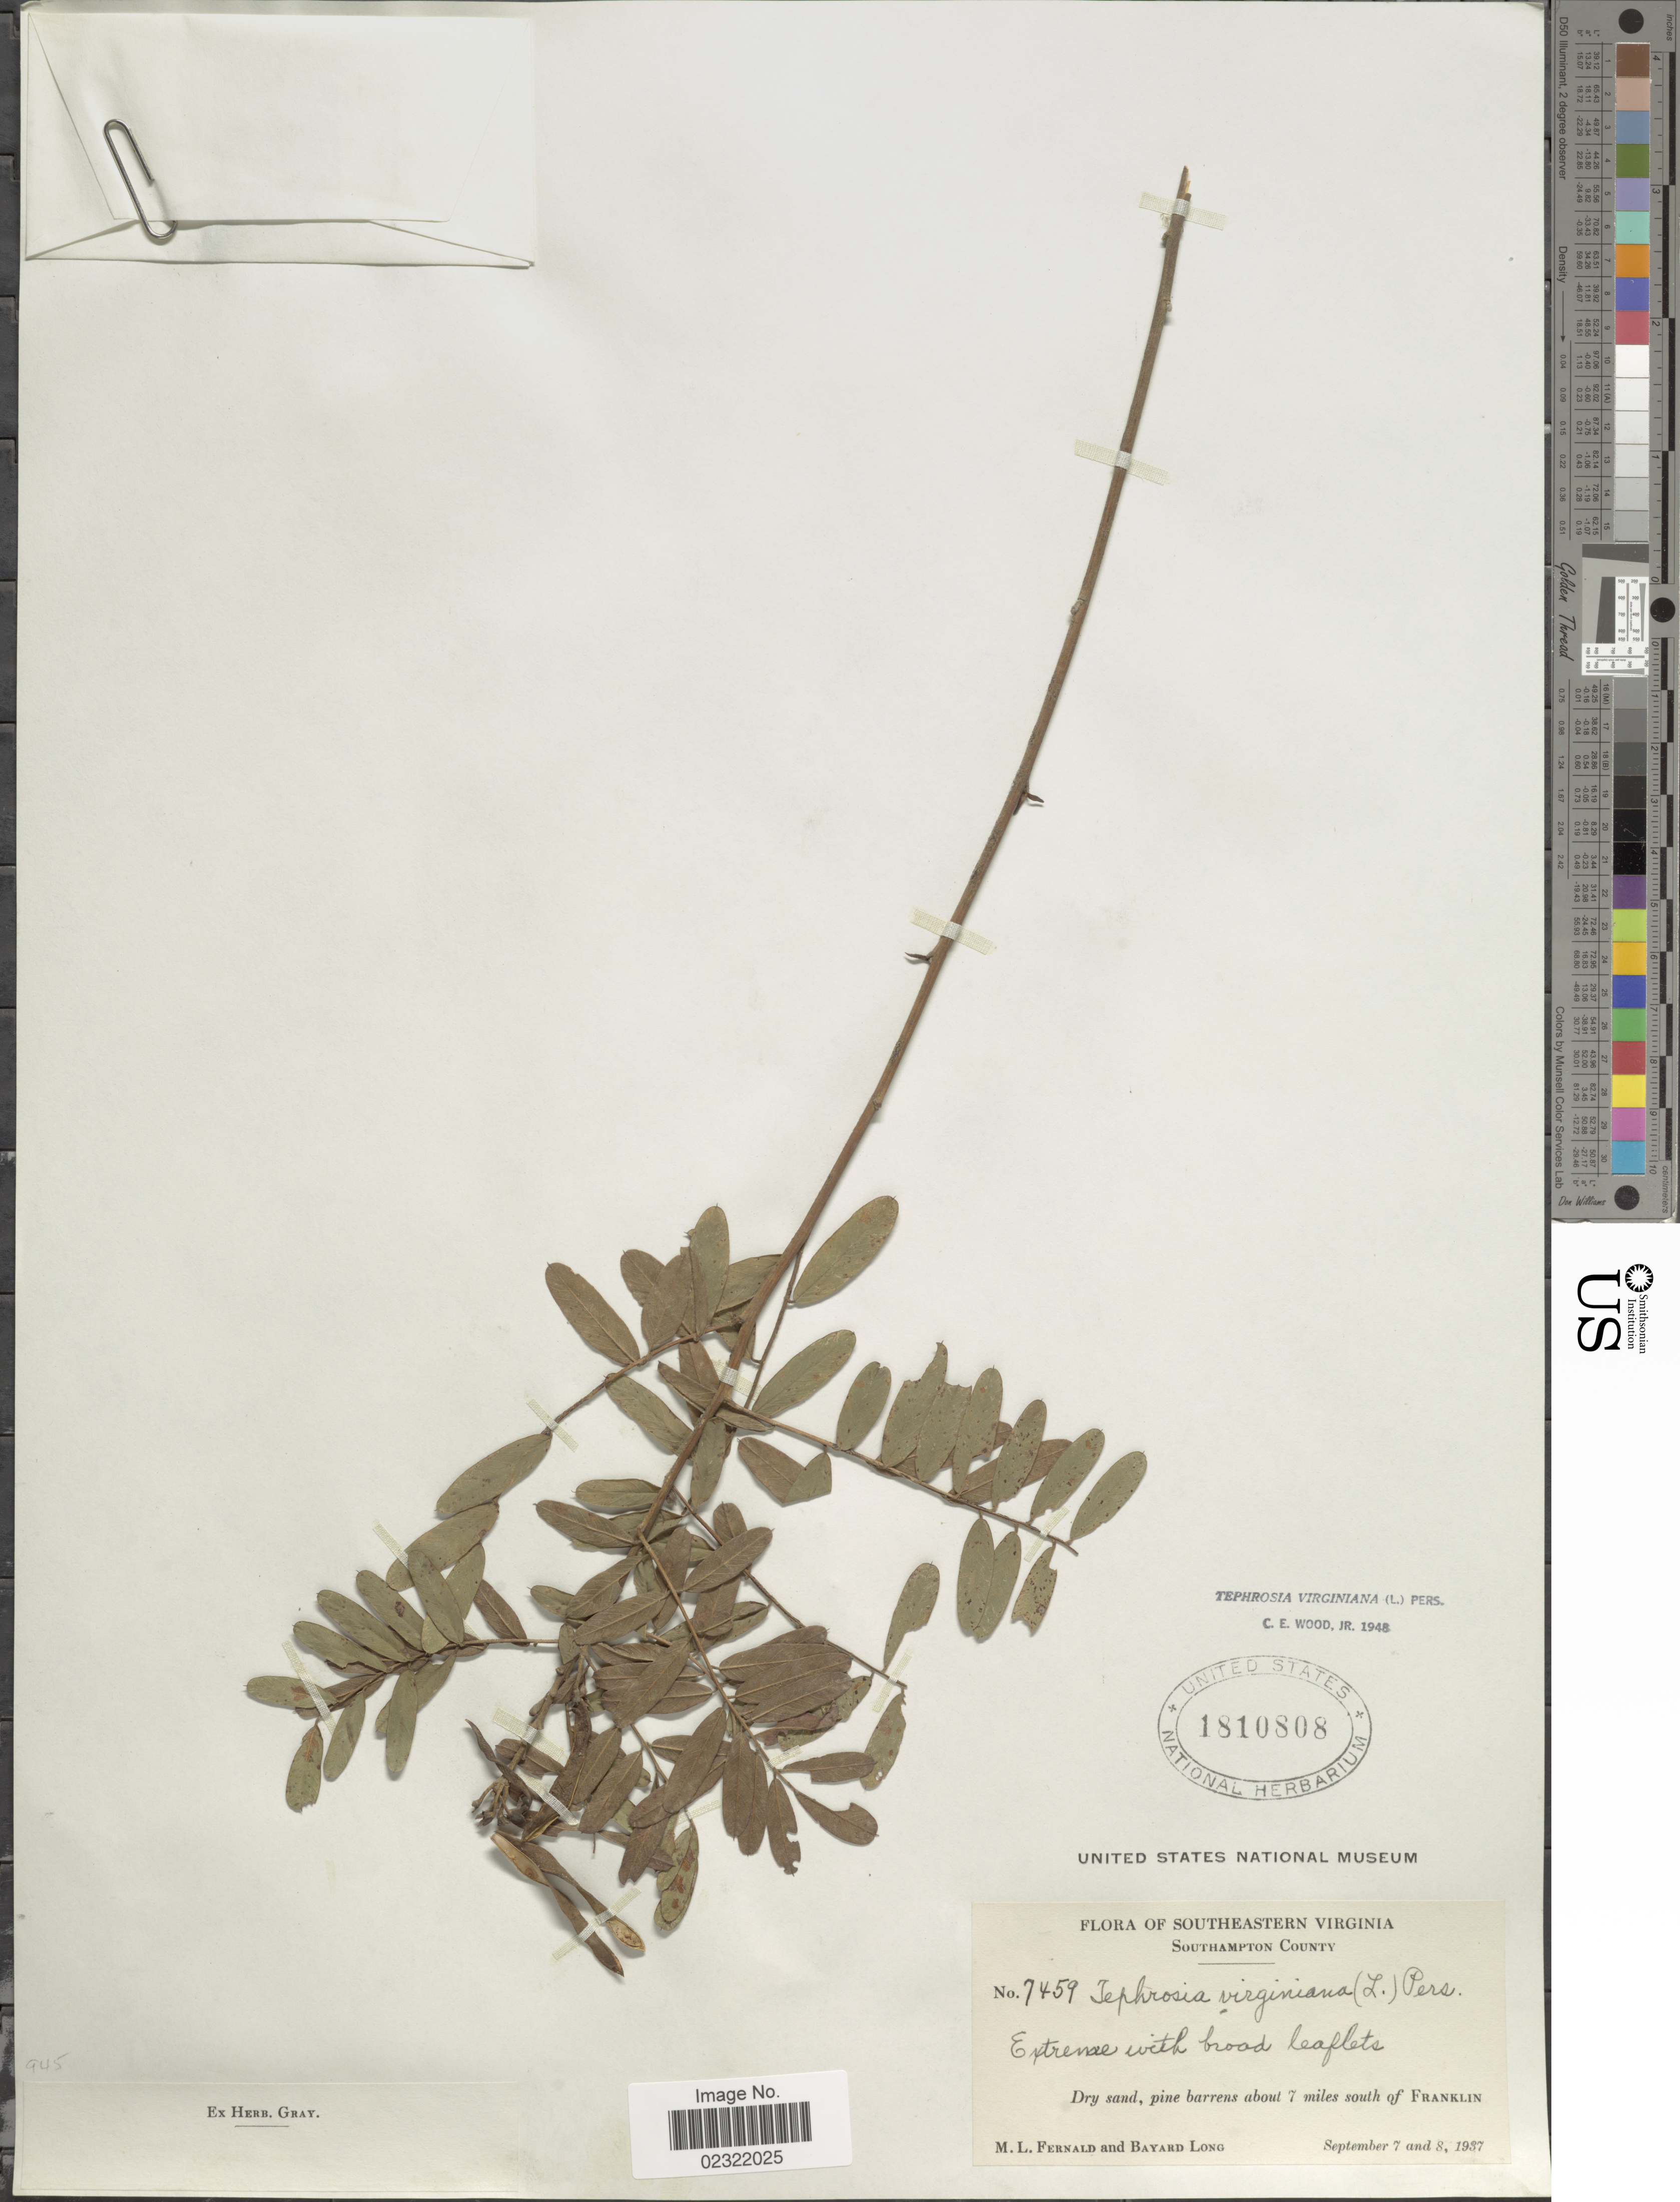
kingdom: Plantae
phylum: Tracheophyta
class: Magnoliopsida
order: Fabales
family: Fabaceae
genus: Tephrosia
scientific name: Tephrosia virginiana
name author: (L.) Pers.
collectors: M. L. Fernald & B. Long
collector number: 7459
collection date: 1937-09-07/1937-09-08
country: United States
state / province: Virginia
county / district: Southampton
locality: Southeastern Virginia, Southampton County, Dry sand, pine barrens about 7 miles south of Franklin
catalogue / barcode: US 1810808